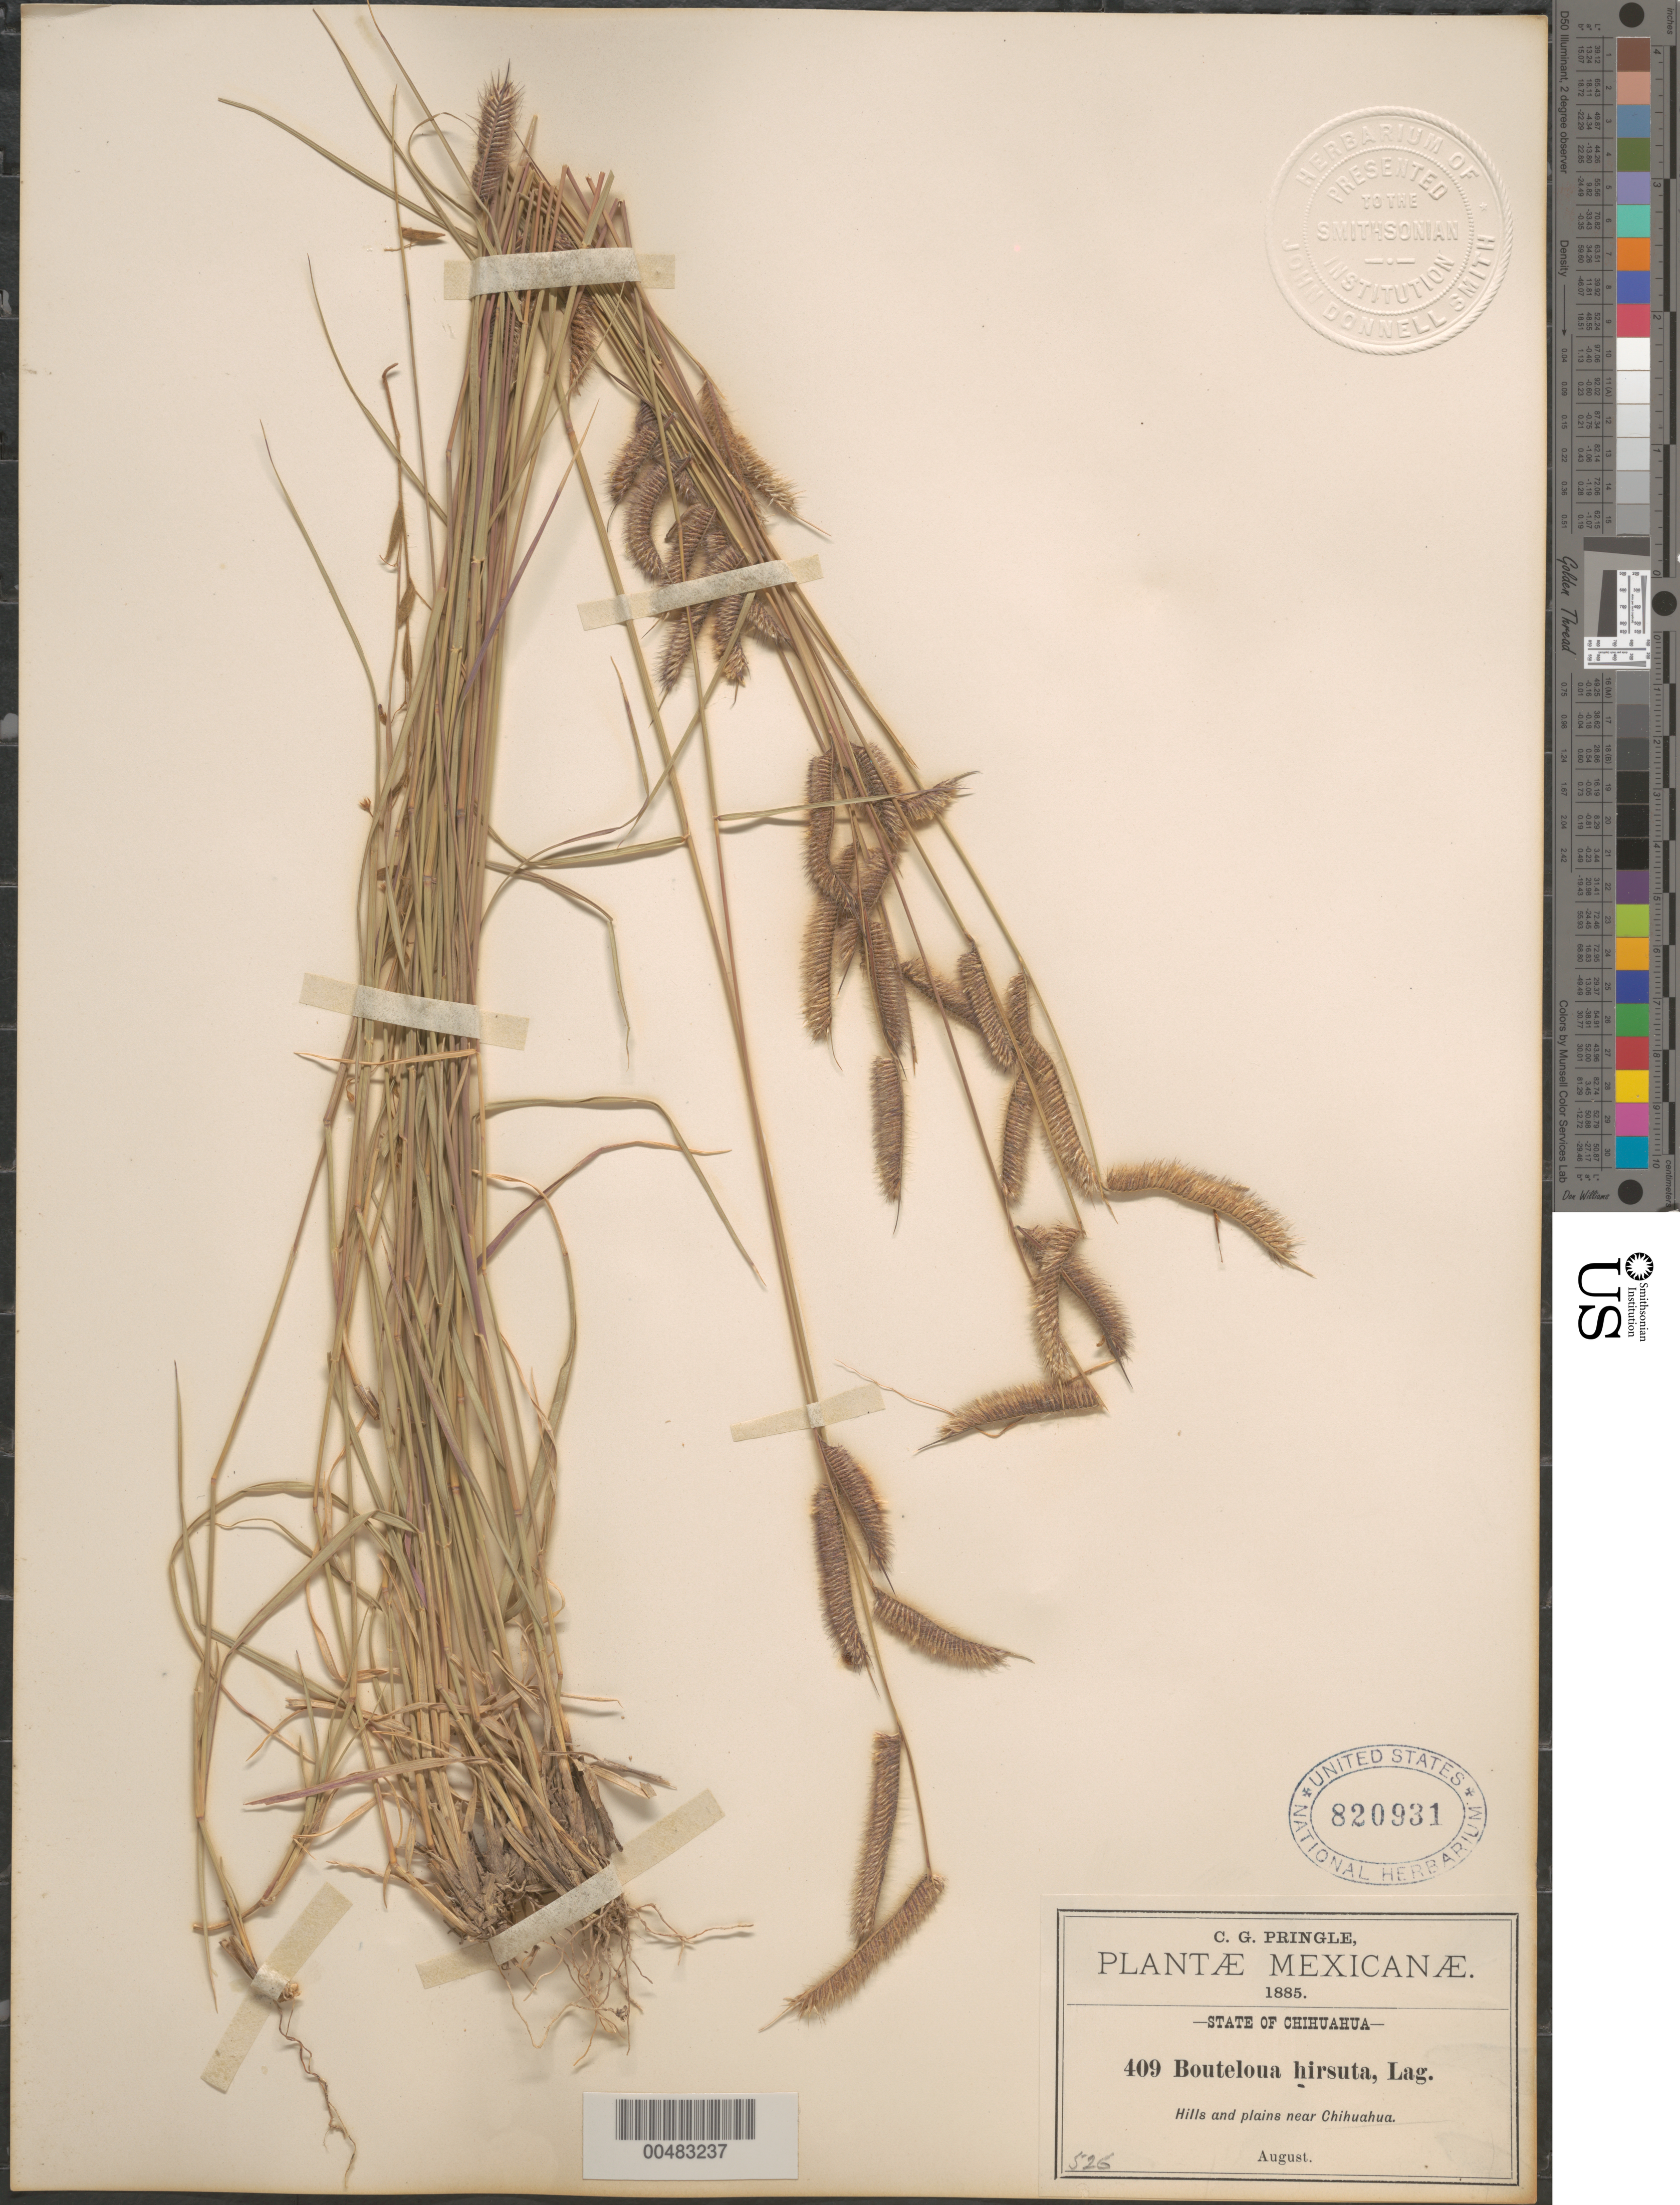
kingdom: Plantae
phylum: Tracheophyta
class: Liliopsida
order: Poales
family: Poaceae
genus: Bouteloua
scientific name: Bouteloua hirsuta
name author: Lag.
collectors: C. G. Pringle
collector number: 409/526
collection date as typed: Aug 1885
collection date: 1885-08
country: Mexico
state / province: Chihuahua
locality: Hills and plains near Chihuahua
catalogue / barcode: US 820931